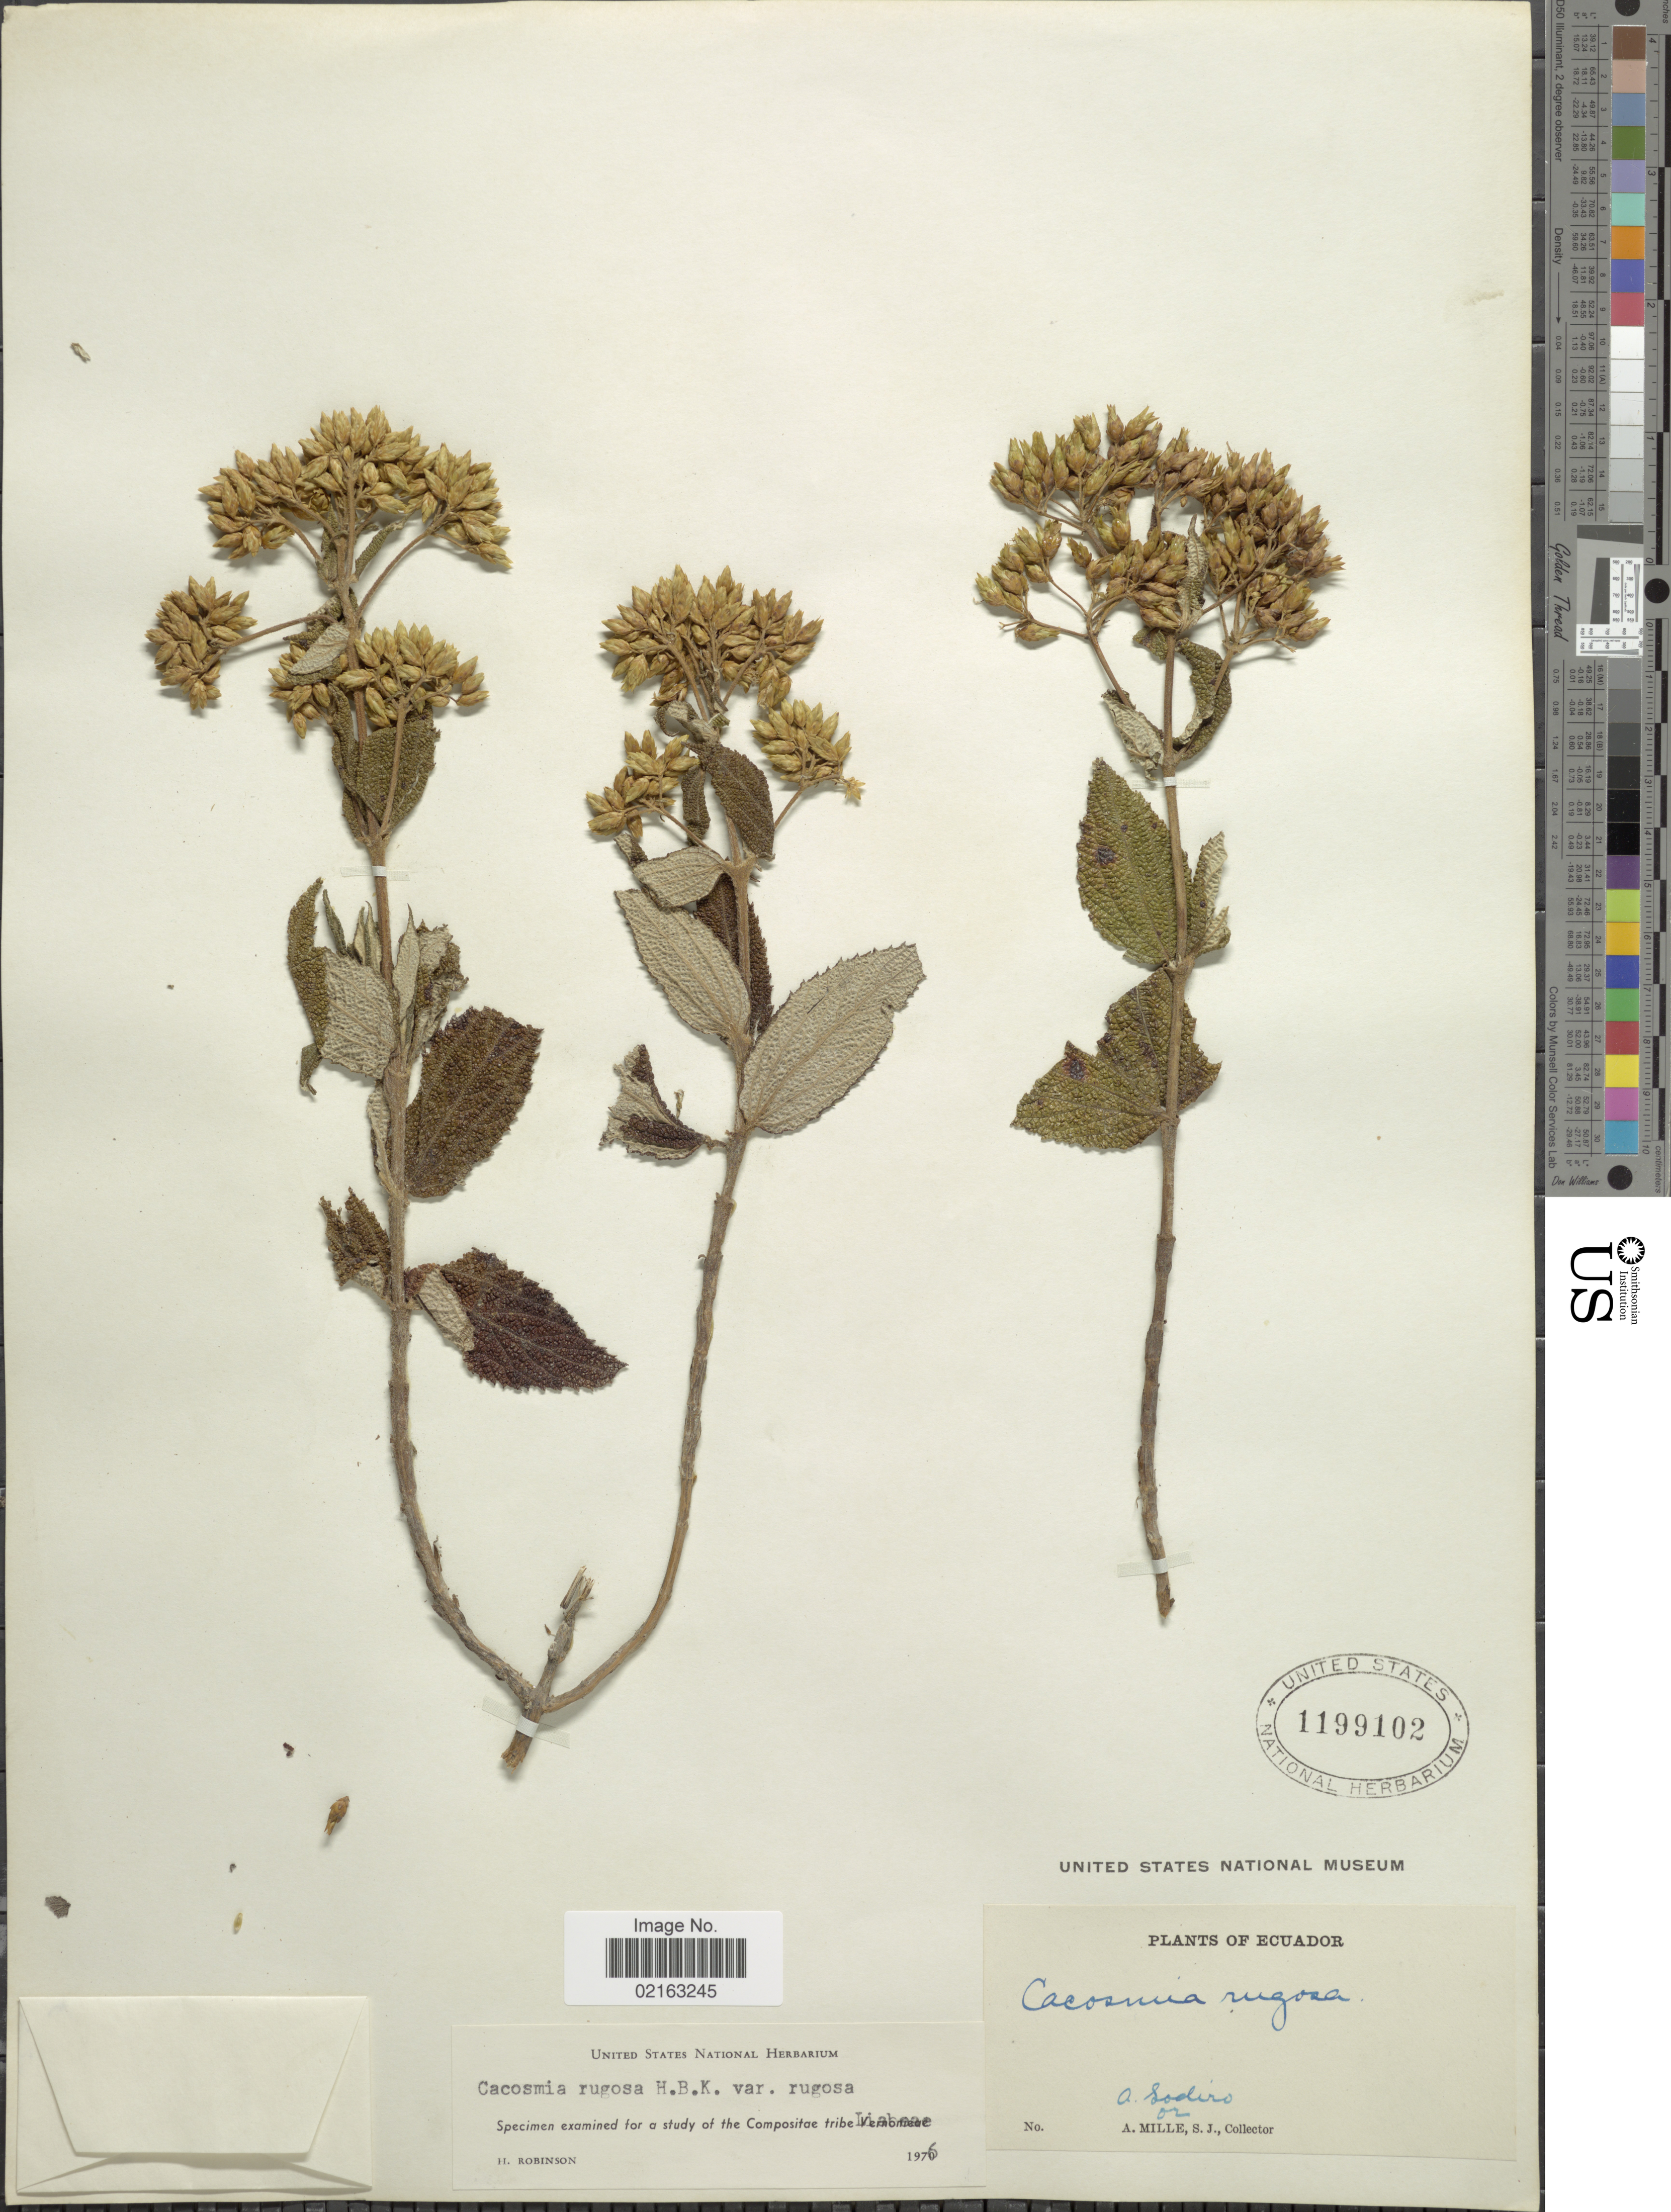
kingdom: Plantae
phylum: Tracheophyta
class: Magnoliopsida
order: Asterales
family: Asteraceae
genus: Cacosmia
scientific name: Cacosmia rugosa var. rugosa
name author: Kunth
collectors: A. Sodiro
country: Ecuador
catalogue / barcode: US 1199102